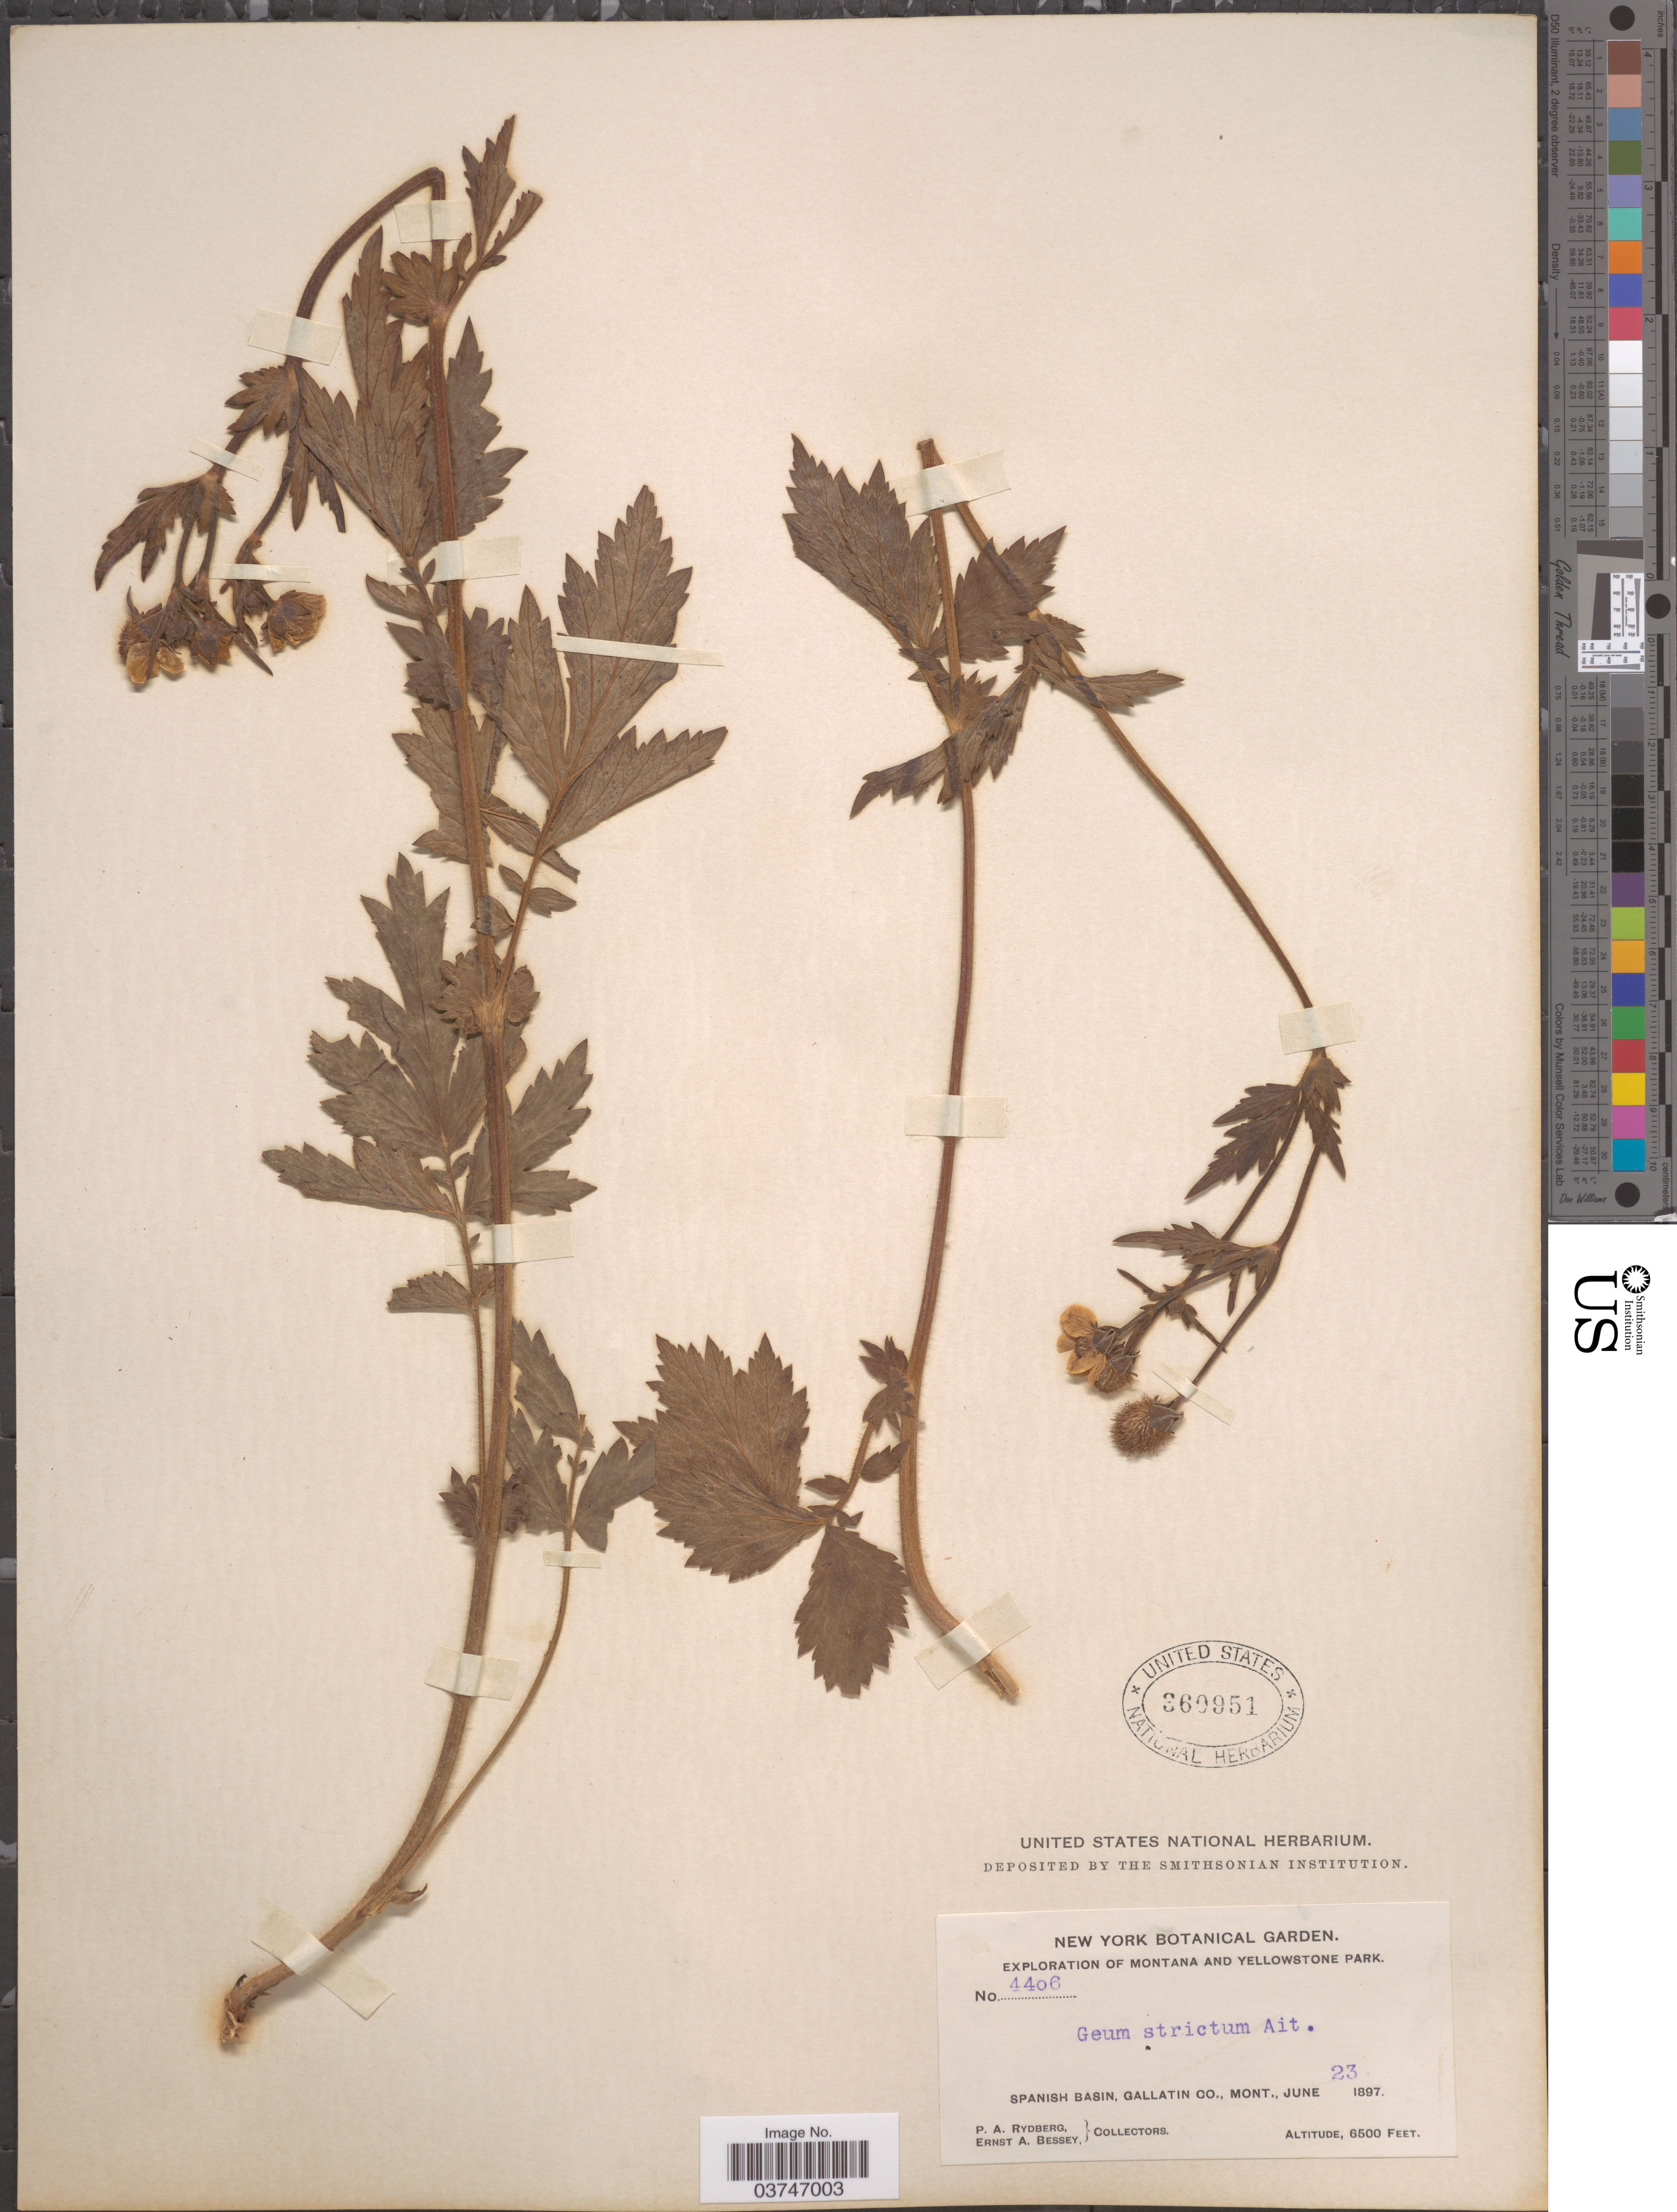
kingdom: Plantae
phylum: Tracheophyta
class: Magnoliopsida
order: Rosales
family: Rosaceae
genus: Geum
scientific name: Geum aleppicum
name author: Jacq.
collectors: P. A. Rydberg & E. A. Bessey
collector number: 4406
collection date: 1897-06-23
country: United States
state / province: Montana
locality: Yellowstone park. Spanish Basin, Gallatin Co.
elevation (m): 1981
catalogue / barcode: US 360951